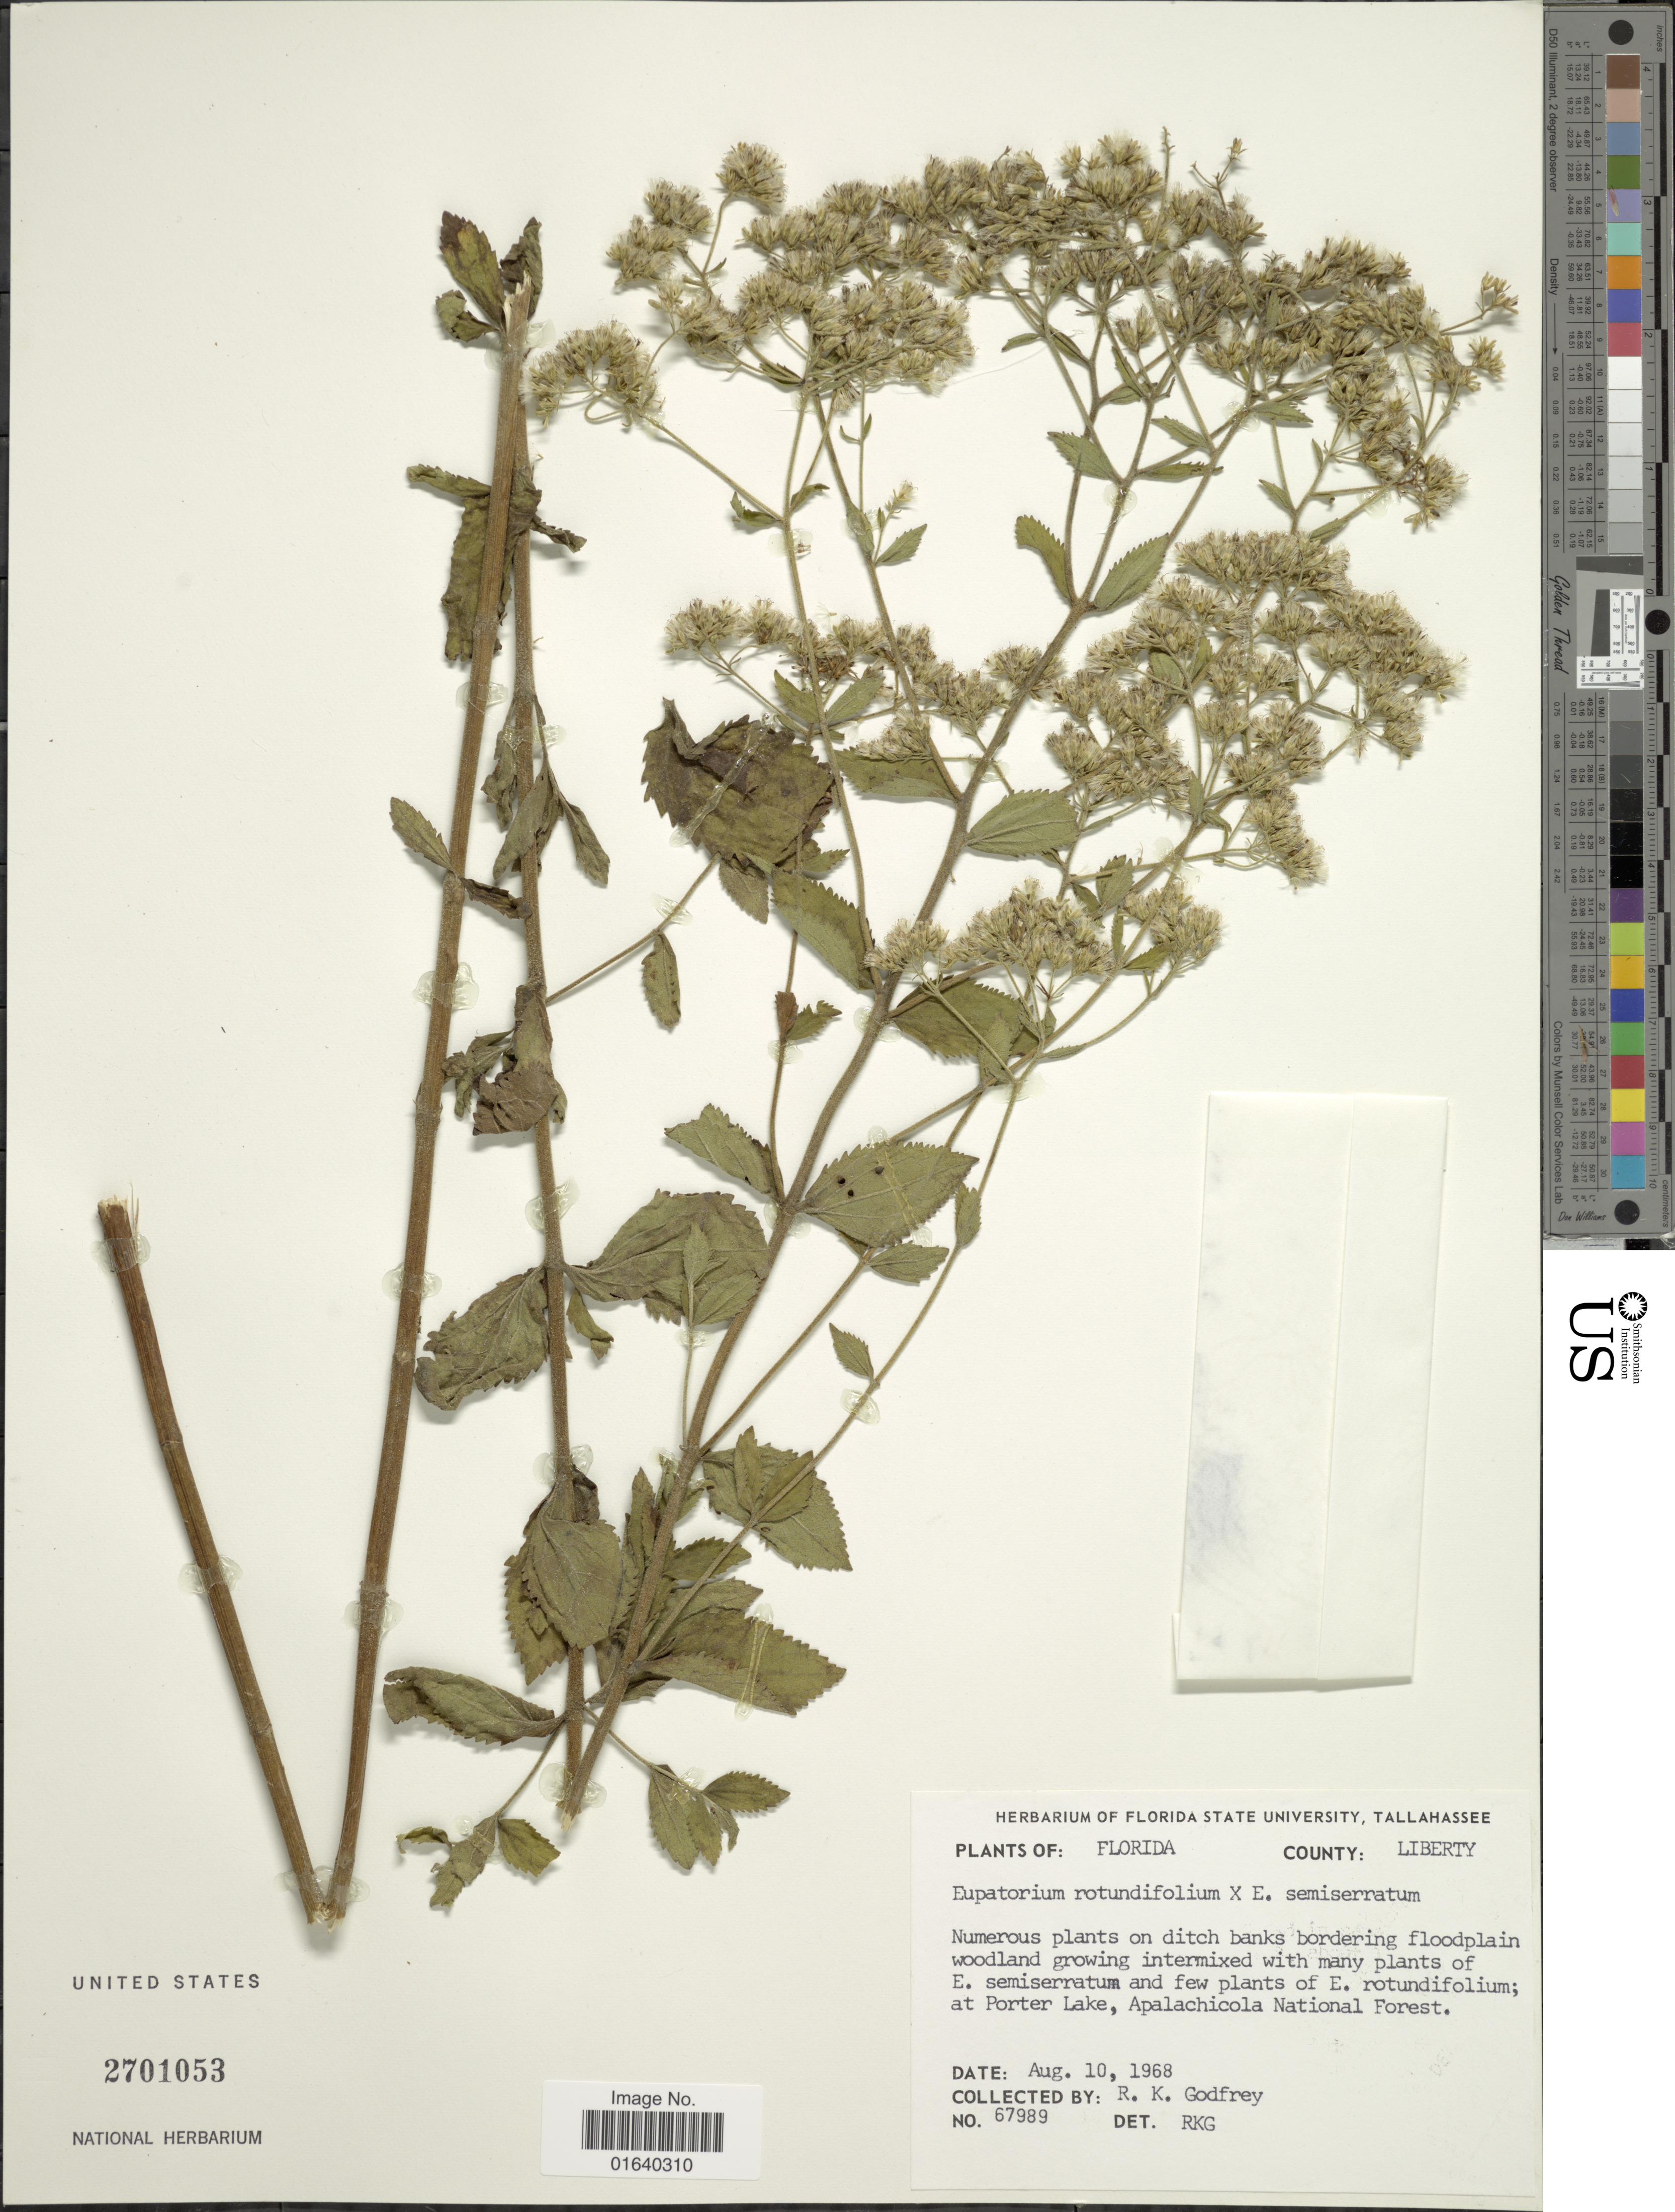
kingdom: Plantae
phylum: Tracheophyta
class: Magnoliopsida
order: Asterales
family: Asteraceae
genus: Eupatorium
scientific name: Eupatorium semiserratum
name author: DC.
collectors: R. K. Godfrey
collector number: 67989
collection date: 1968-08-10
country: United States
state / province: Florida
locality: County: Liberty, alt Porter Lake, Apalachicola National Forest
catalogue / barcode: US 2701053